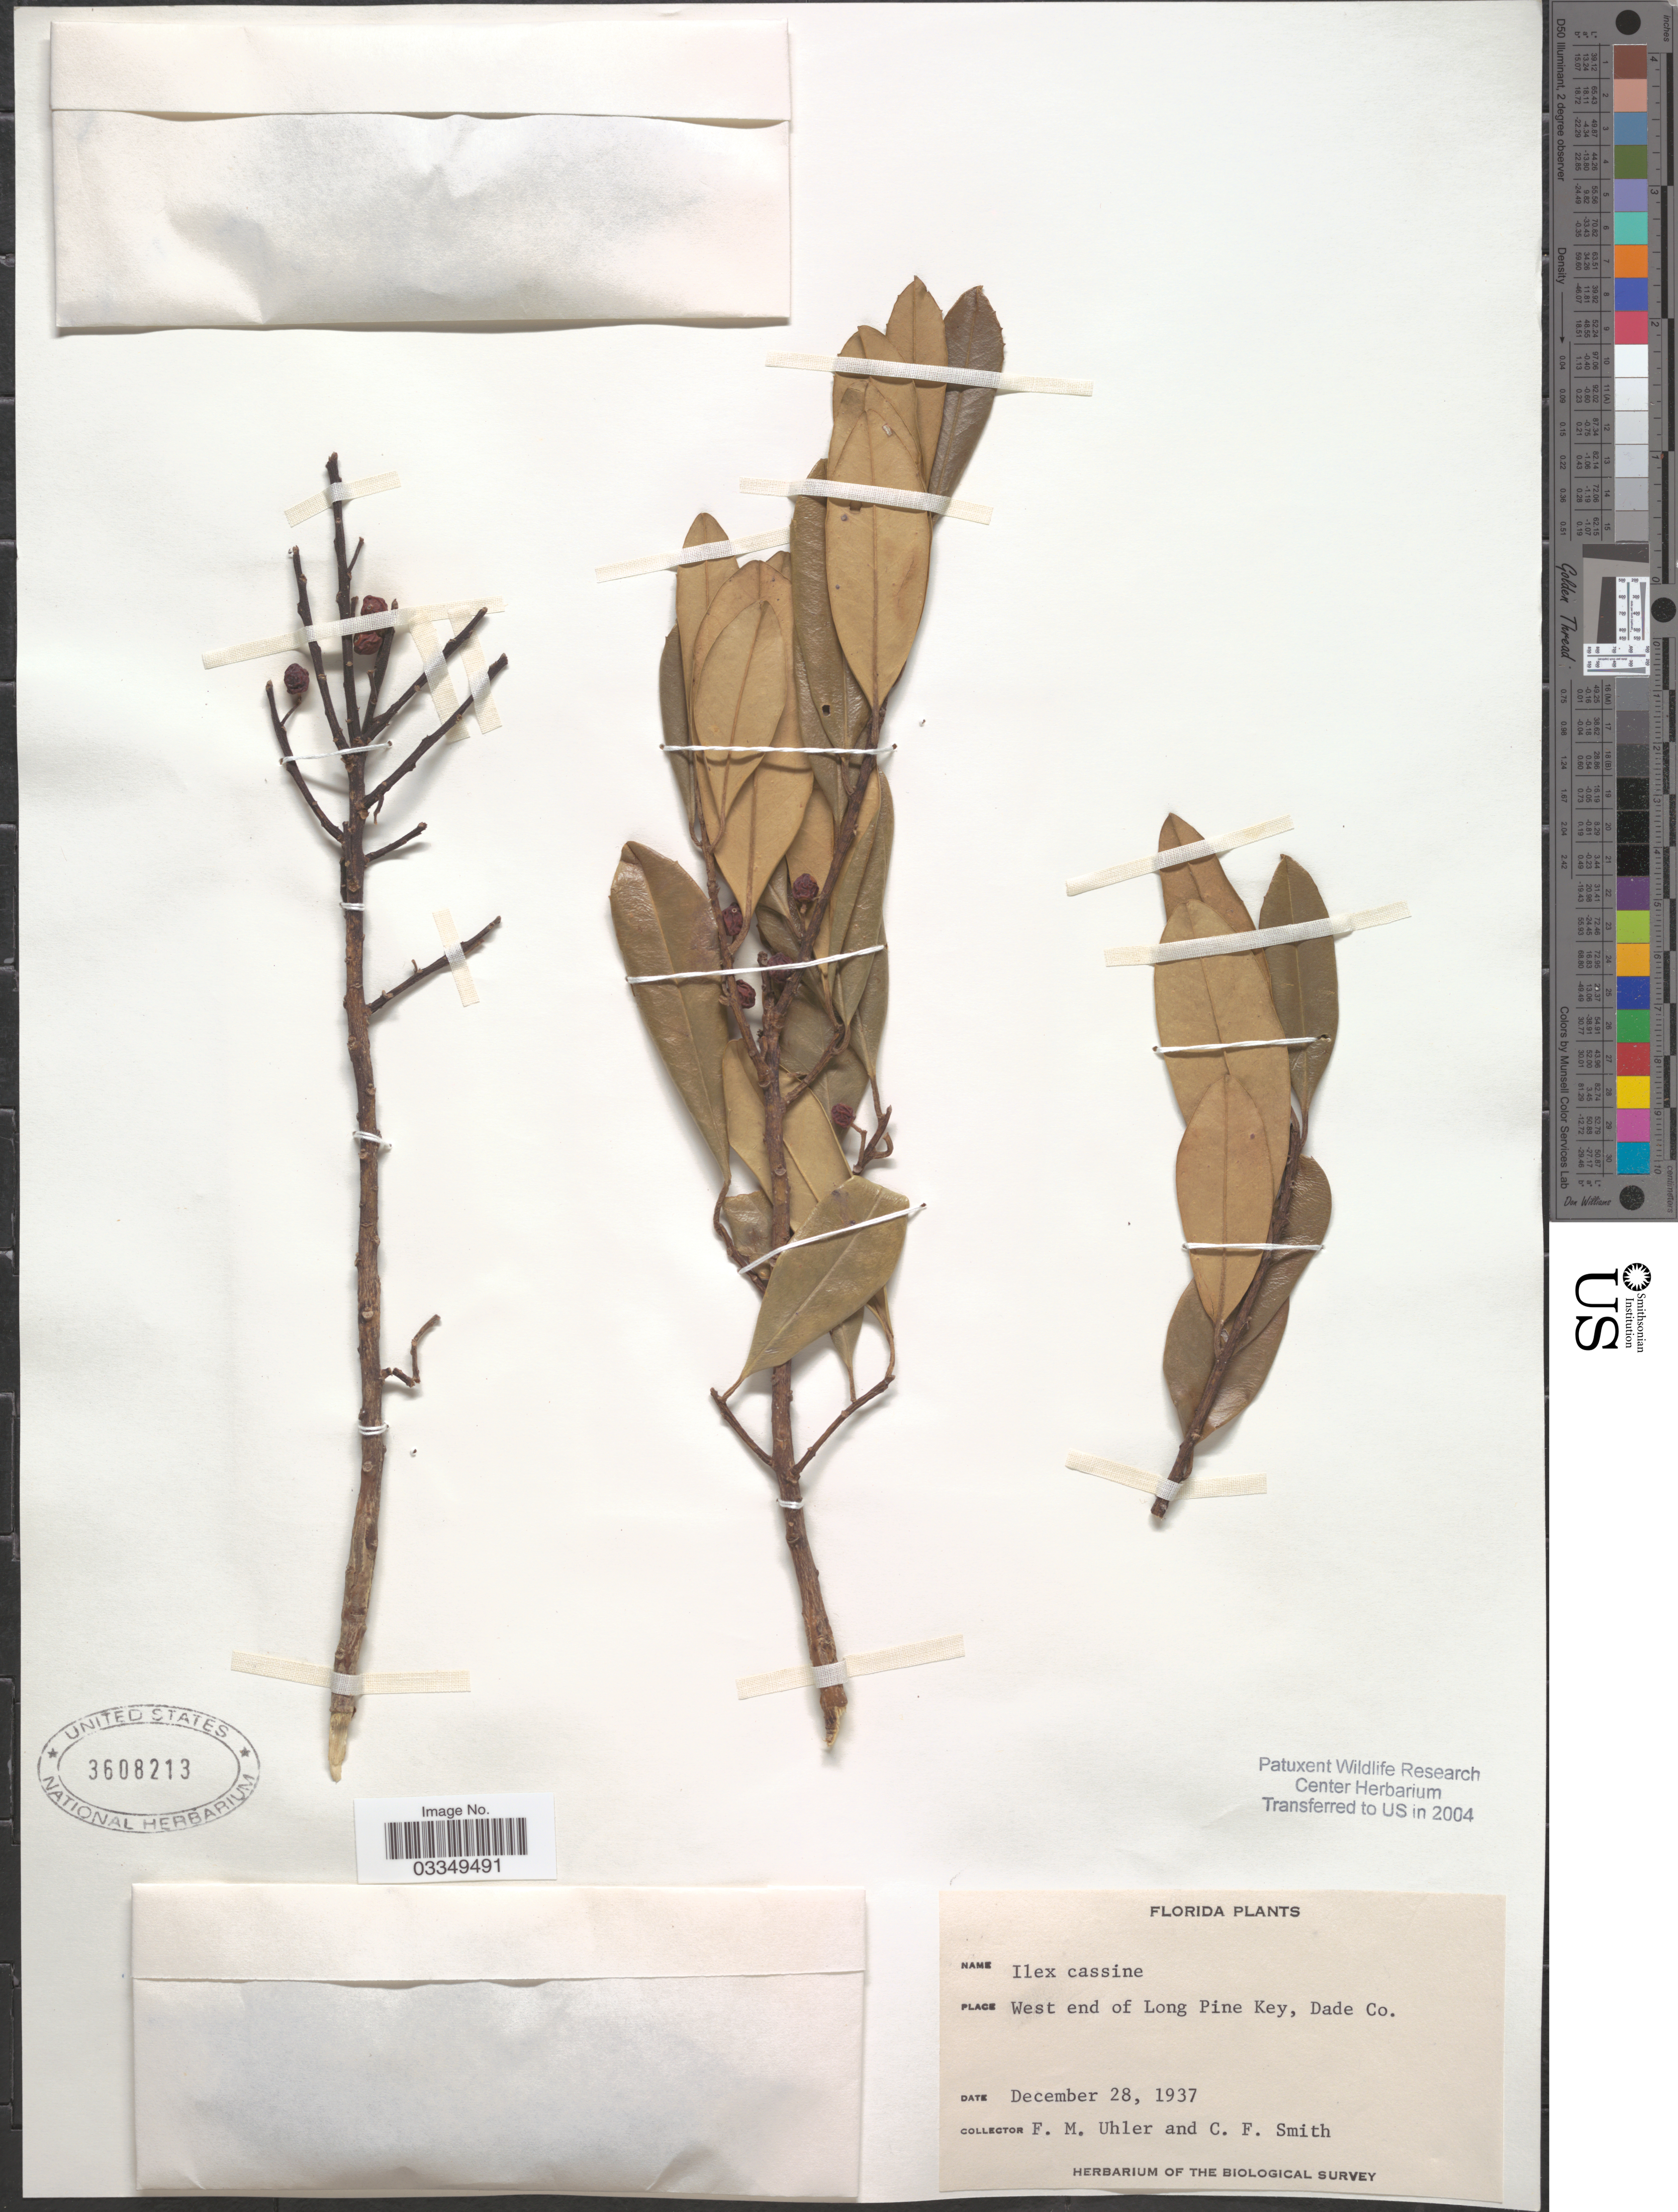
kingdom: Plantae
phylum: Tracheophyta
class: Magnoliopsida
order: Aquifoliales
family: Aquifoliaceae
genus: Ilex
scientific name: Ilex cassine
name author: L.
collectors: F. M. Uhler & C. F. Smith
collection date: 1937-12-28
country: United States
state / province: Florida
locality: West end of Long Pine Key, Dade Co.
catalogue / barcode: US 3608213